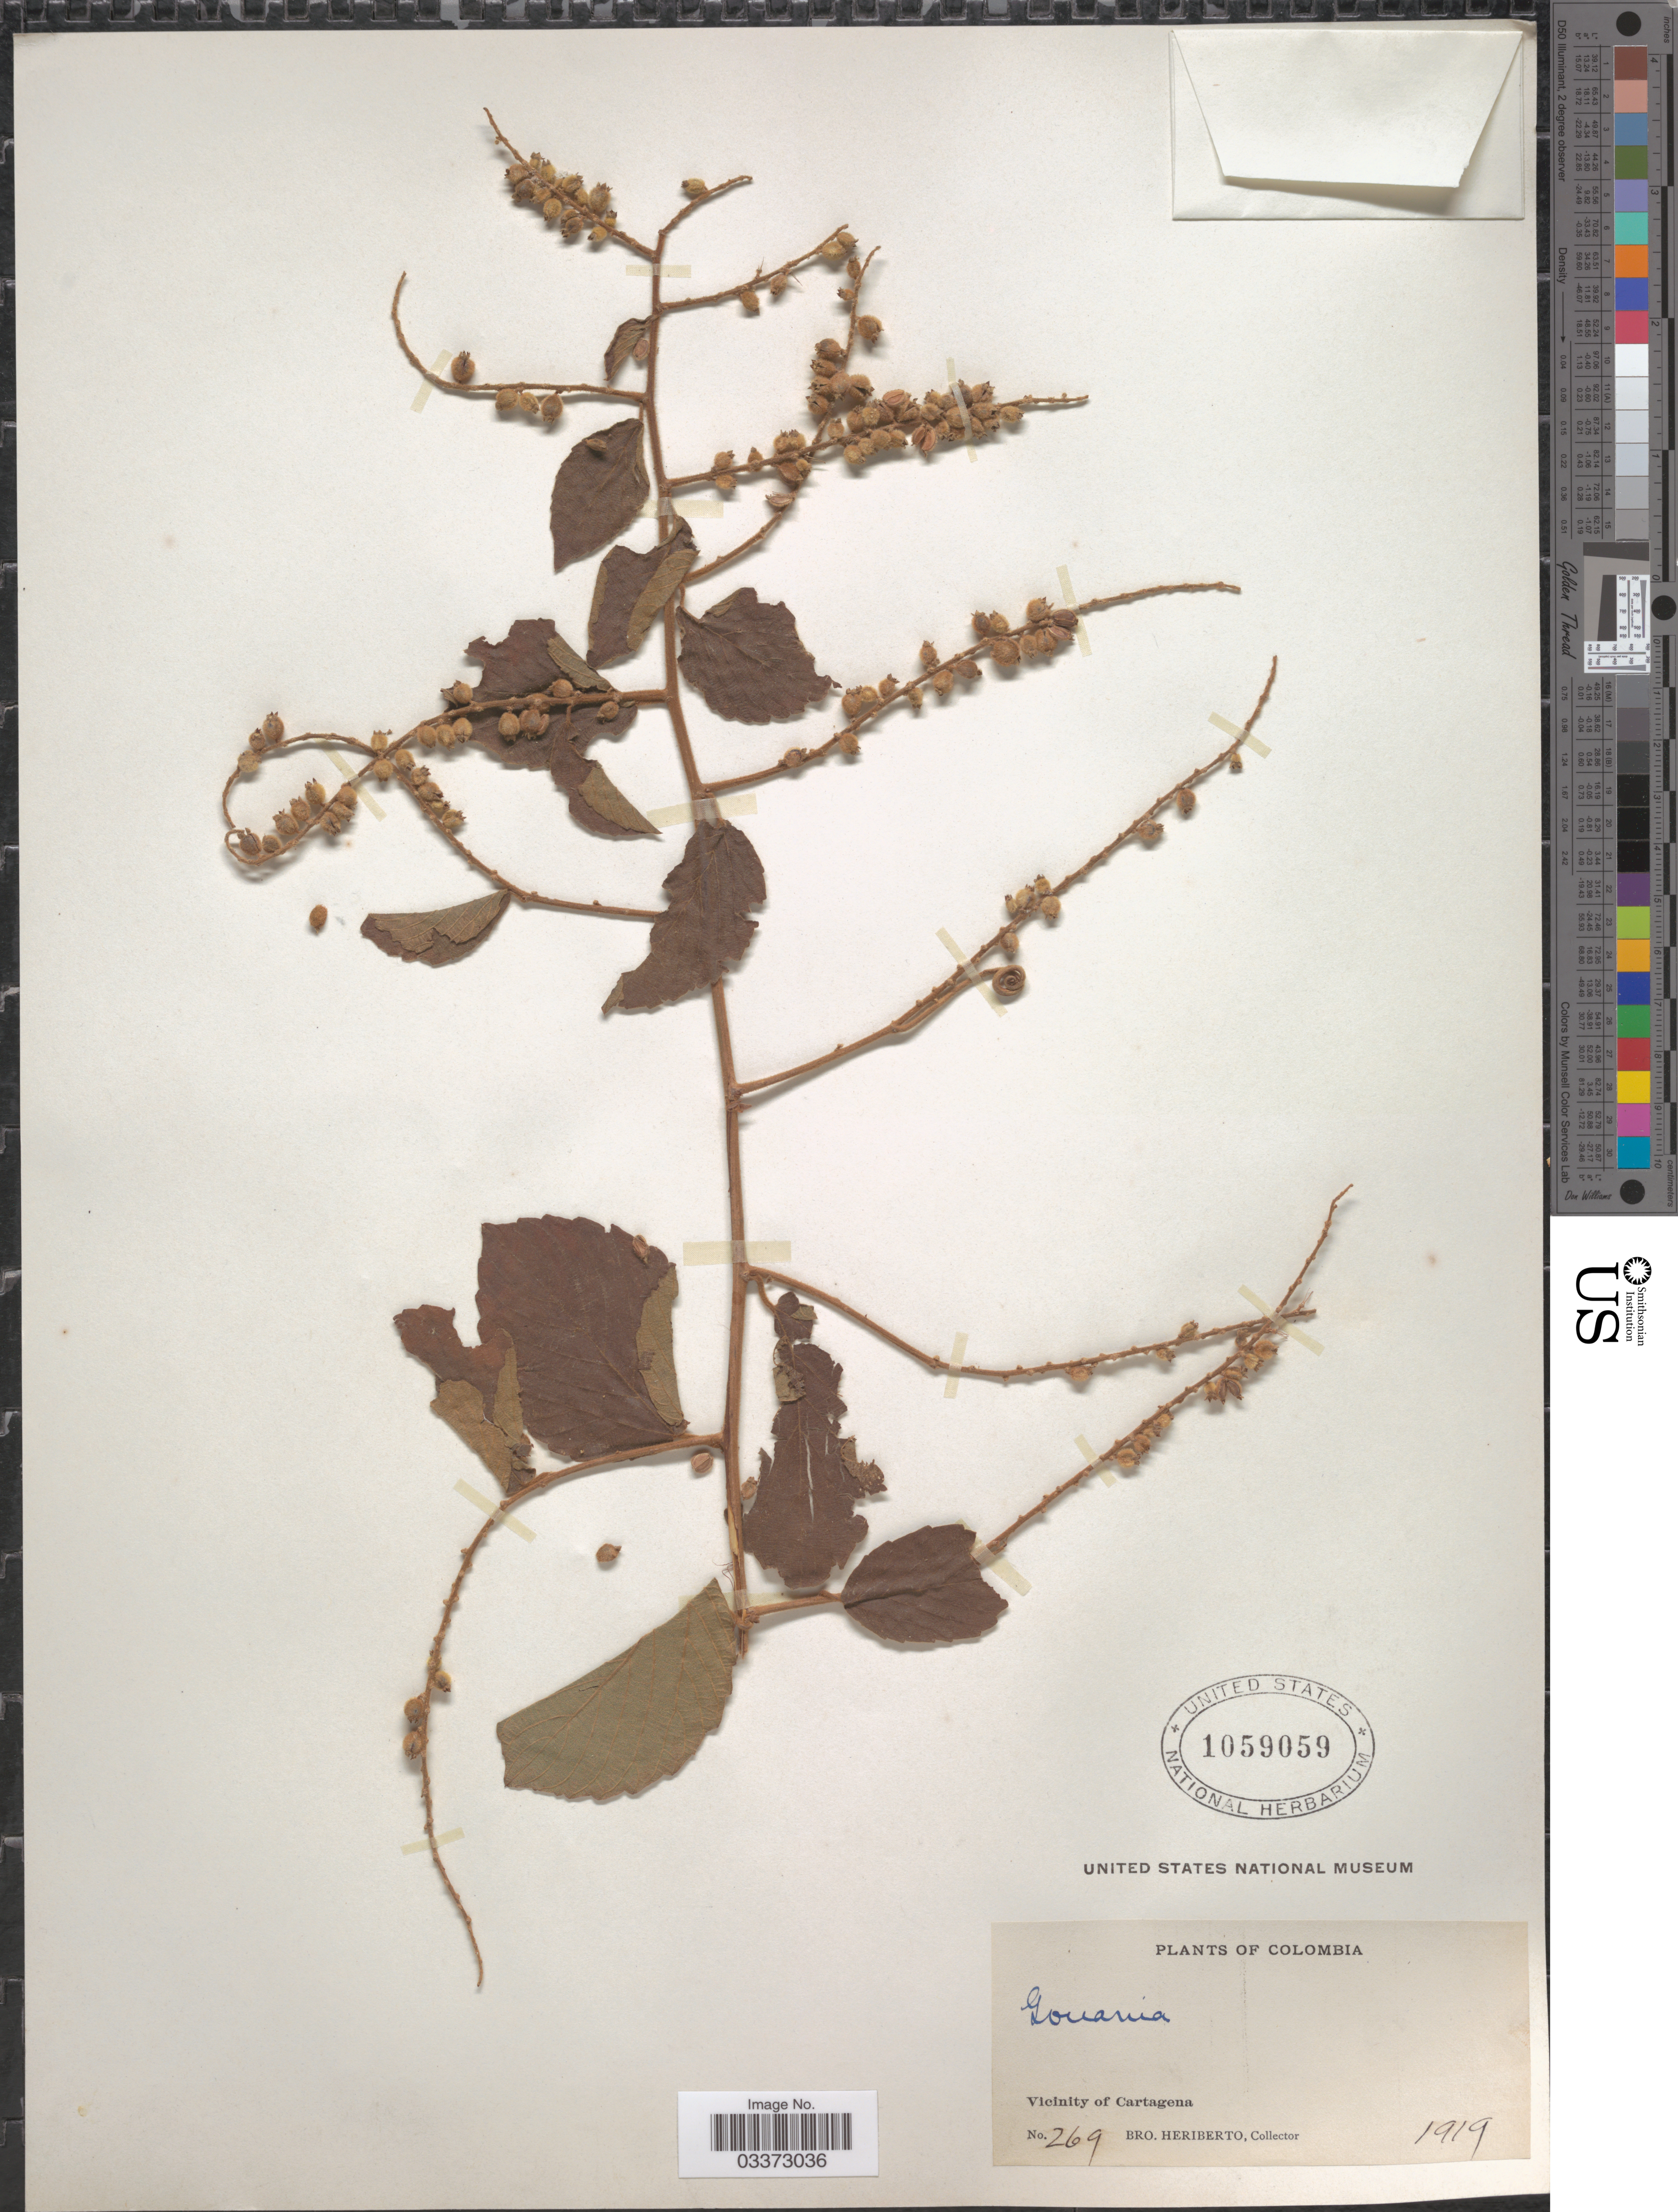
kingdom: Plantae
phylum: Tracheophyta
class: Magnoliopsida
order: Rosales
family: Rhamnaceae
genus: Gouania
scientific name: Gouania velutina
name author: Reissek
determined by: Figueira, Mauricio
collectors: B. Heriberto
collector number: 269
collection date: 1919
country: Colombia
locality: Vicinity of Cartagena.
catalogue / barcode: US 1059059